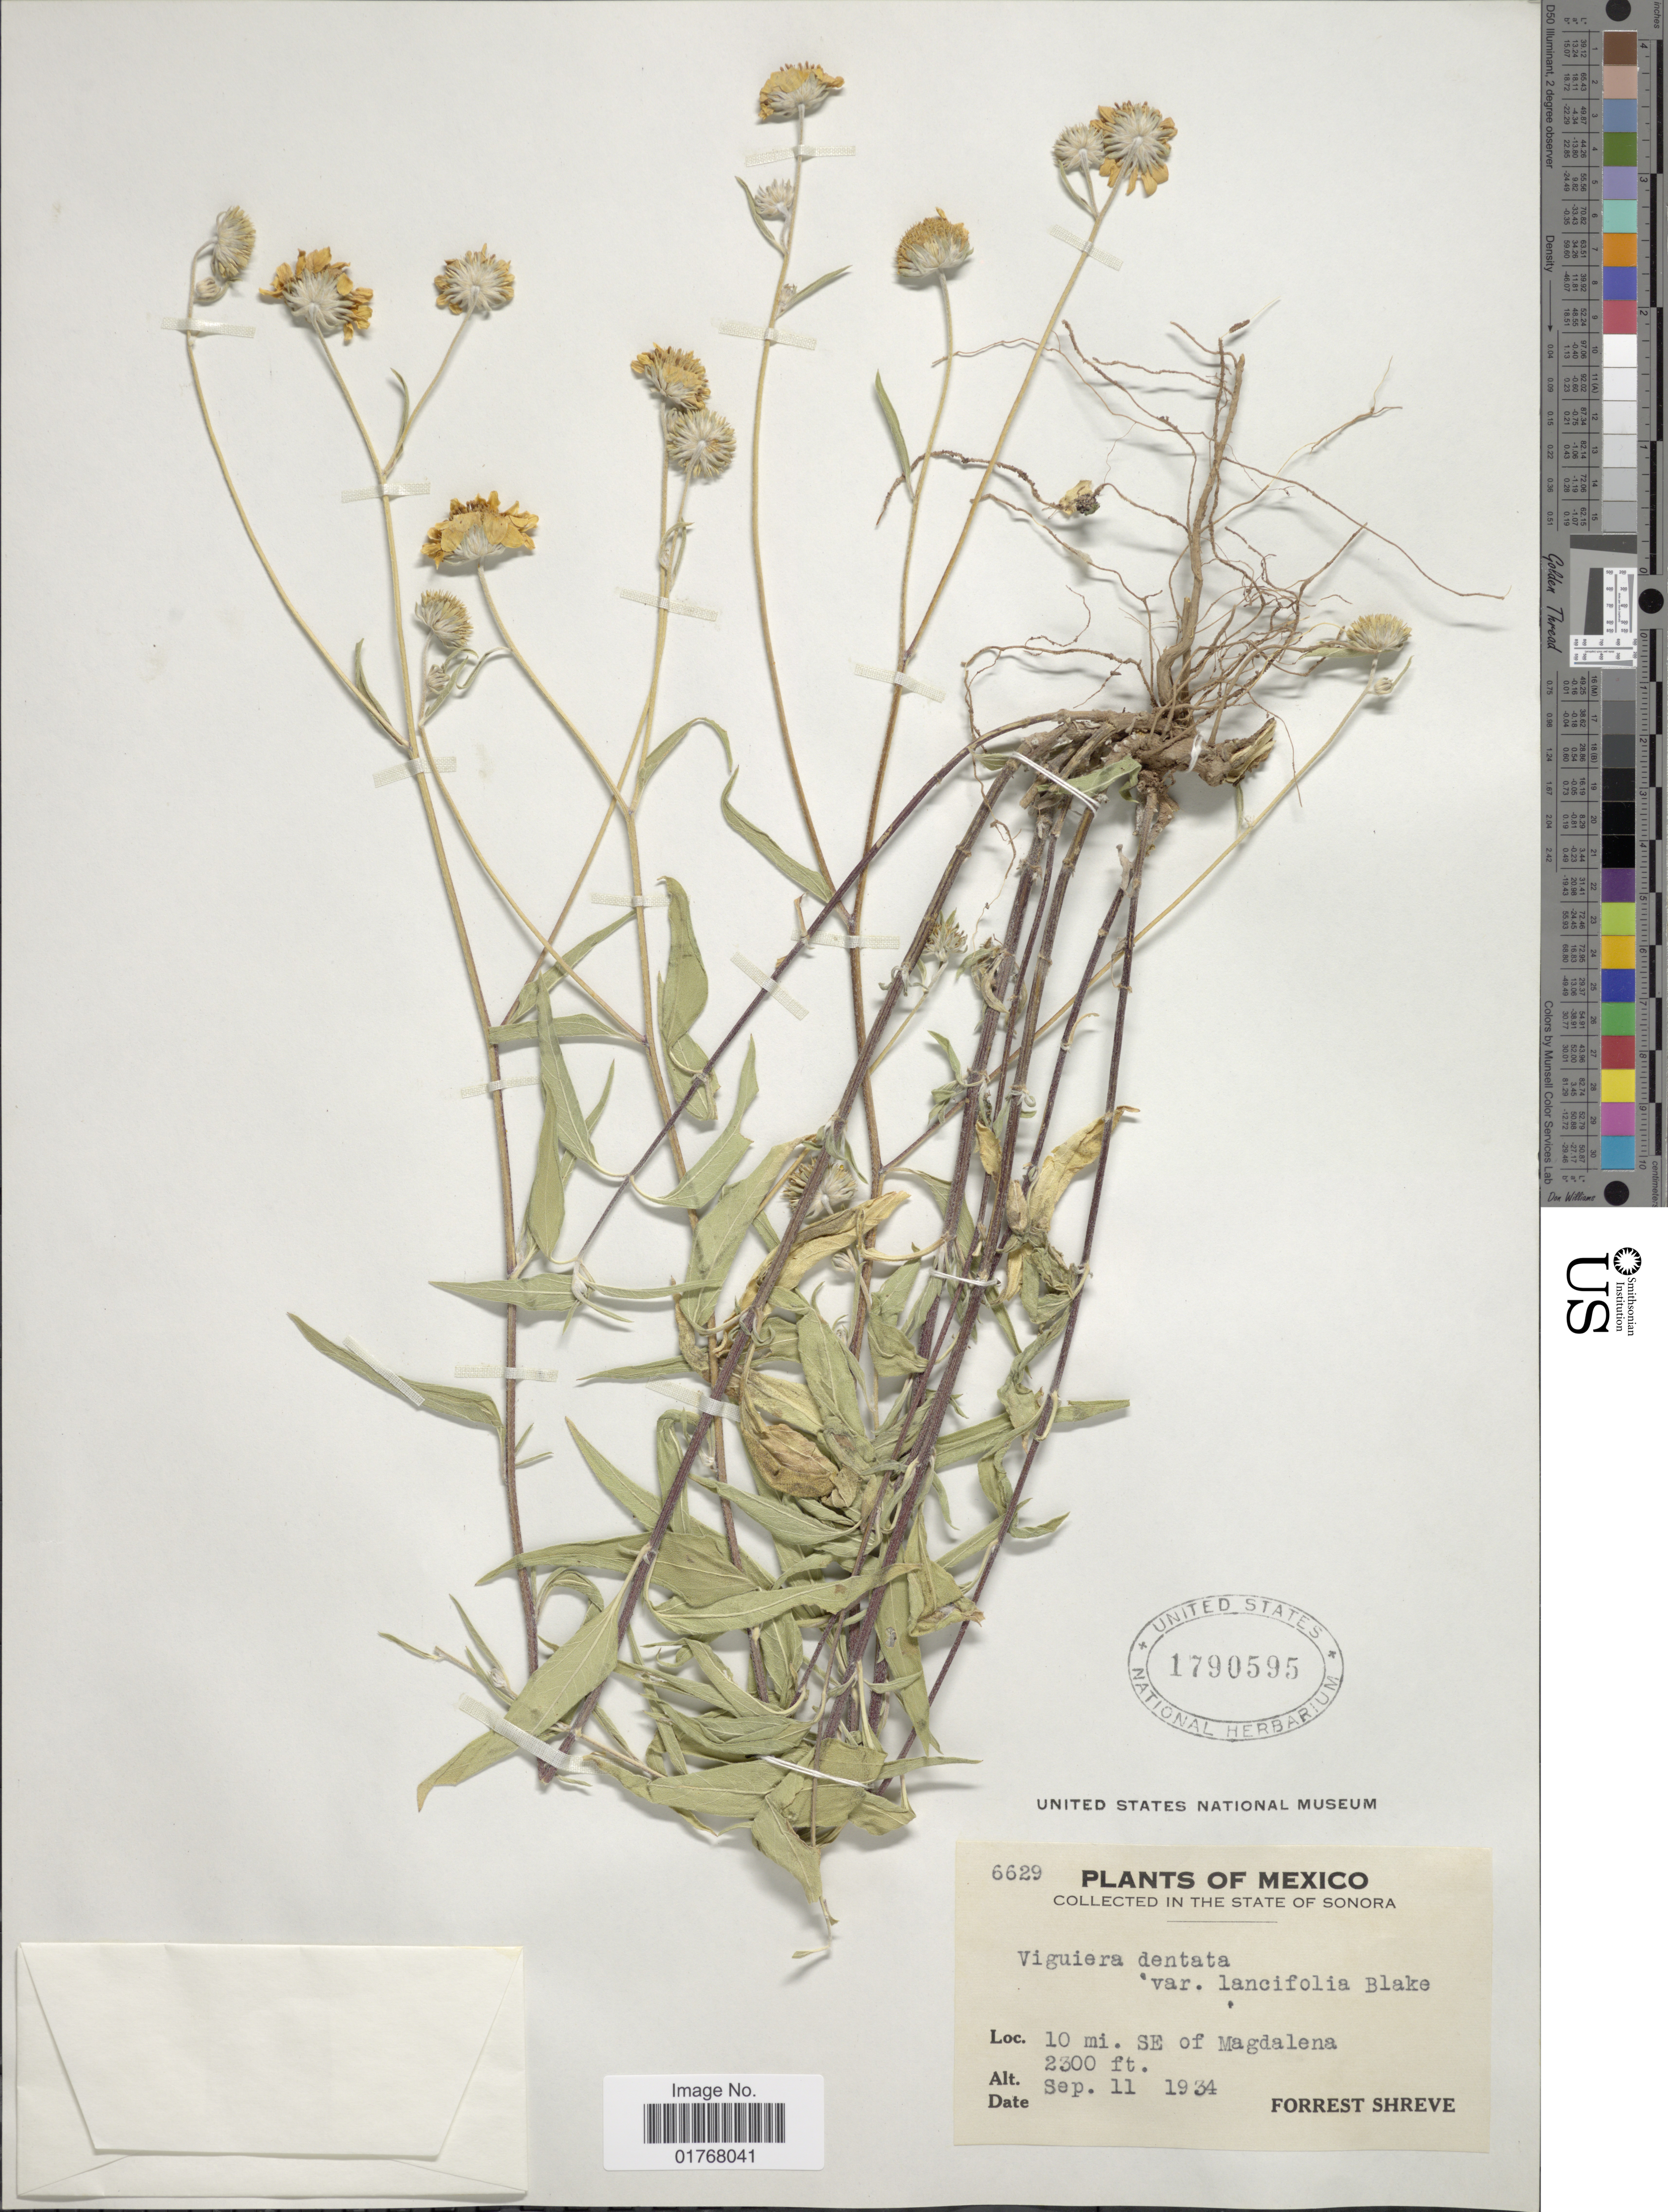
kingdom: Plantae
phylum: Tracheophyta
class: Magnoliopsida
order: Asterales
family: Asteraceae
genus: Viguiera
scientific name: Viguiera dentata var. lancifolia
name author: S.F. Blake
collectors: F. Shreve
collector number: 6629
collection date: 1934-09-11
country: Mexico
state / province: Sonora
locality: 10 mi SE of Magdalena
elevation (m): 701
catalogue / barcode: US 1790595